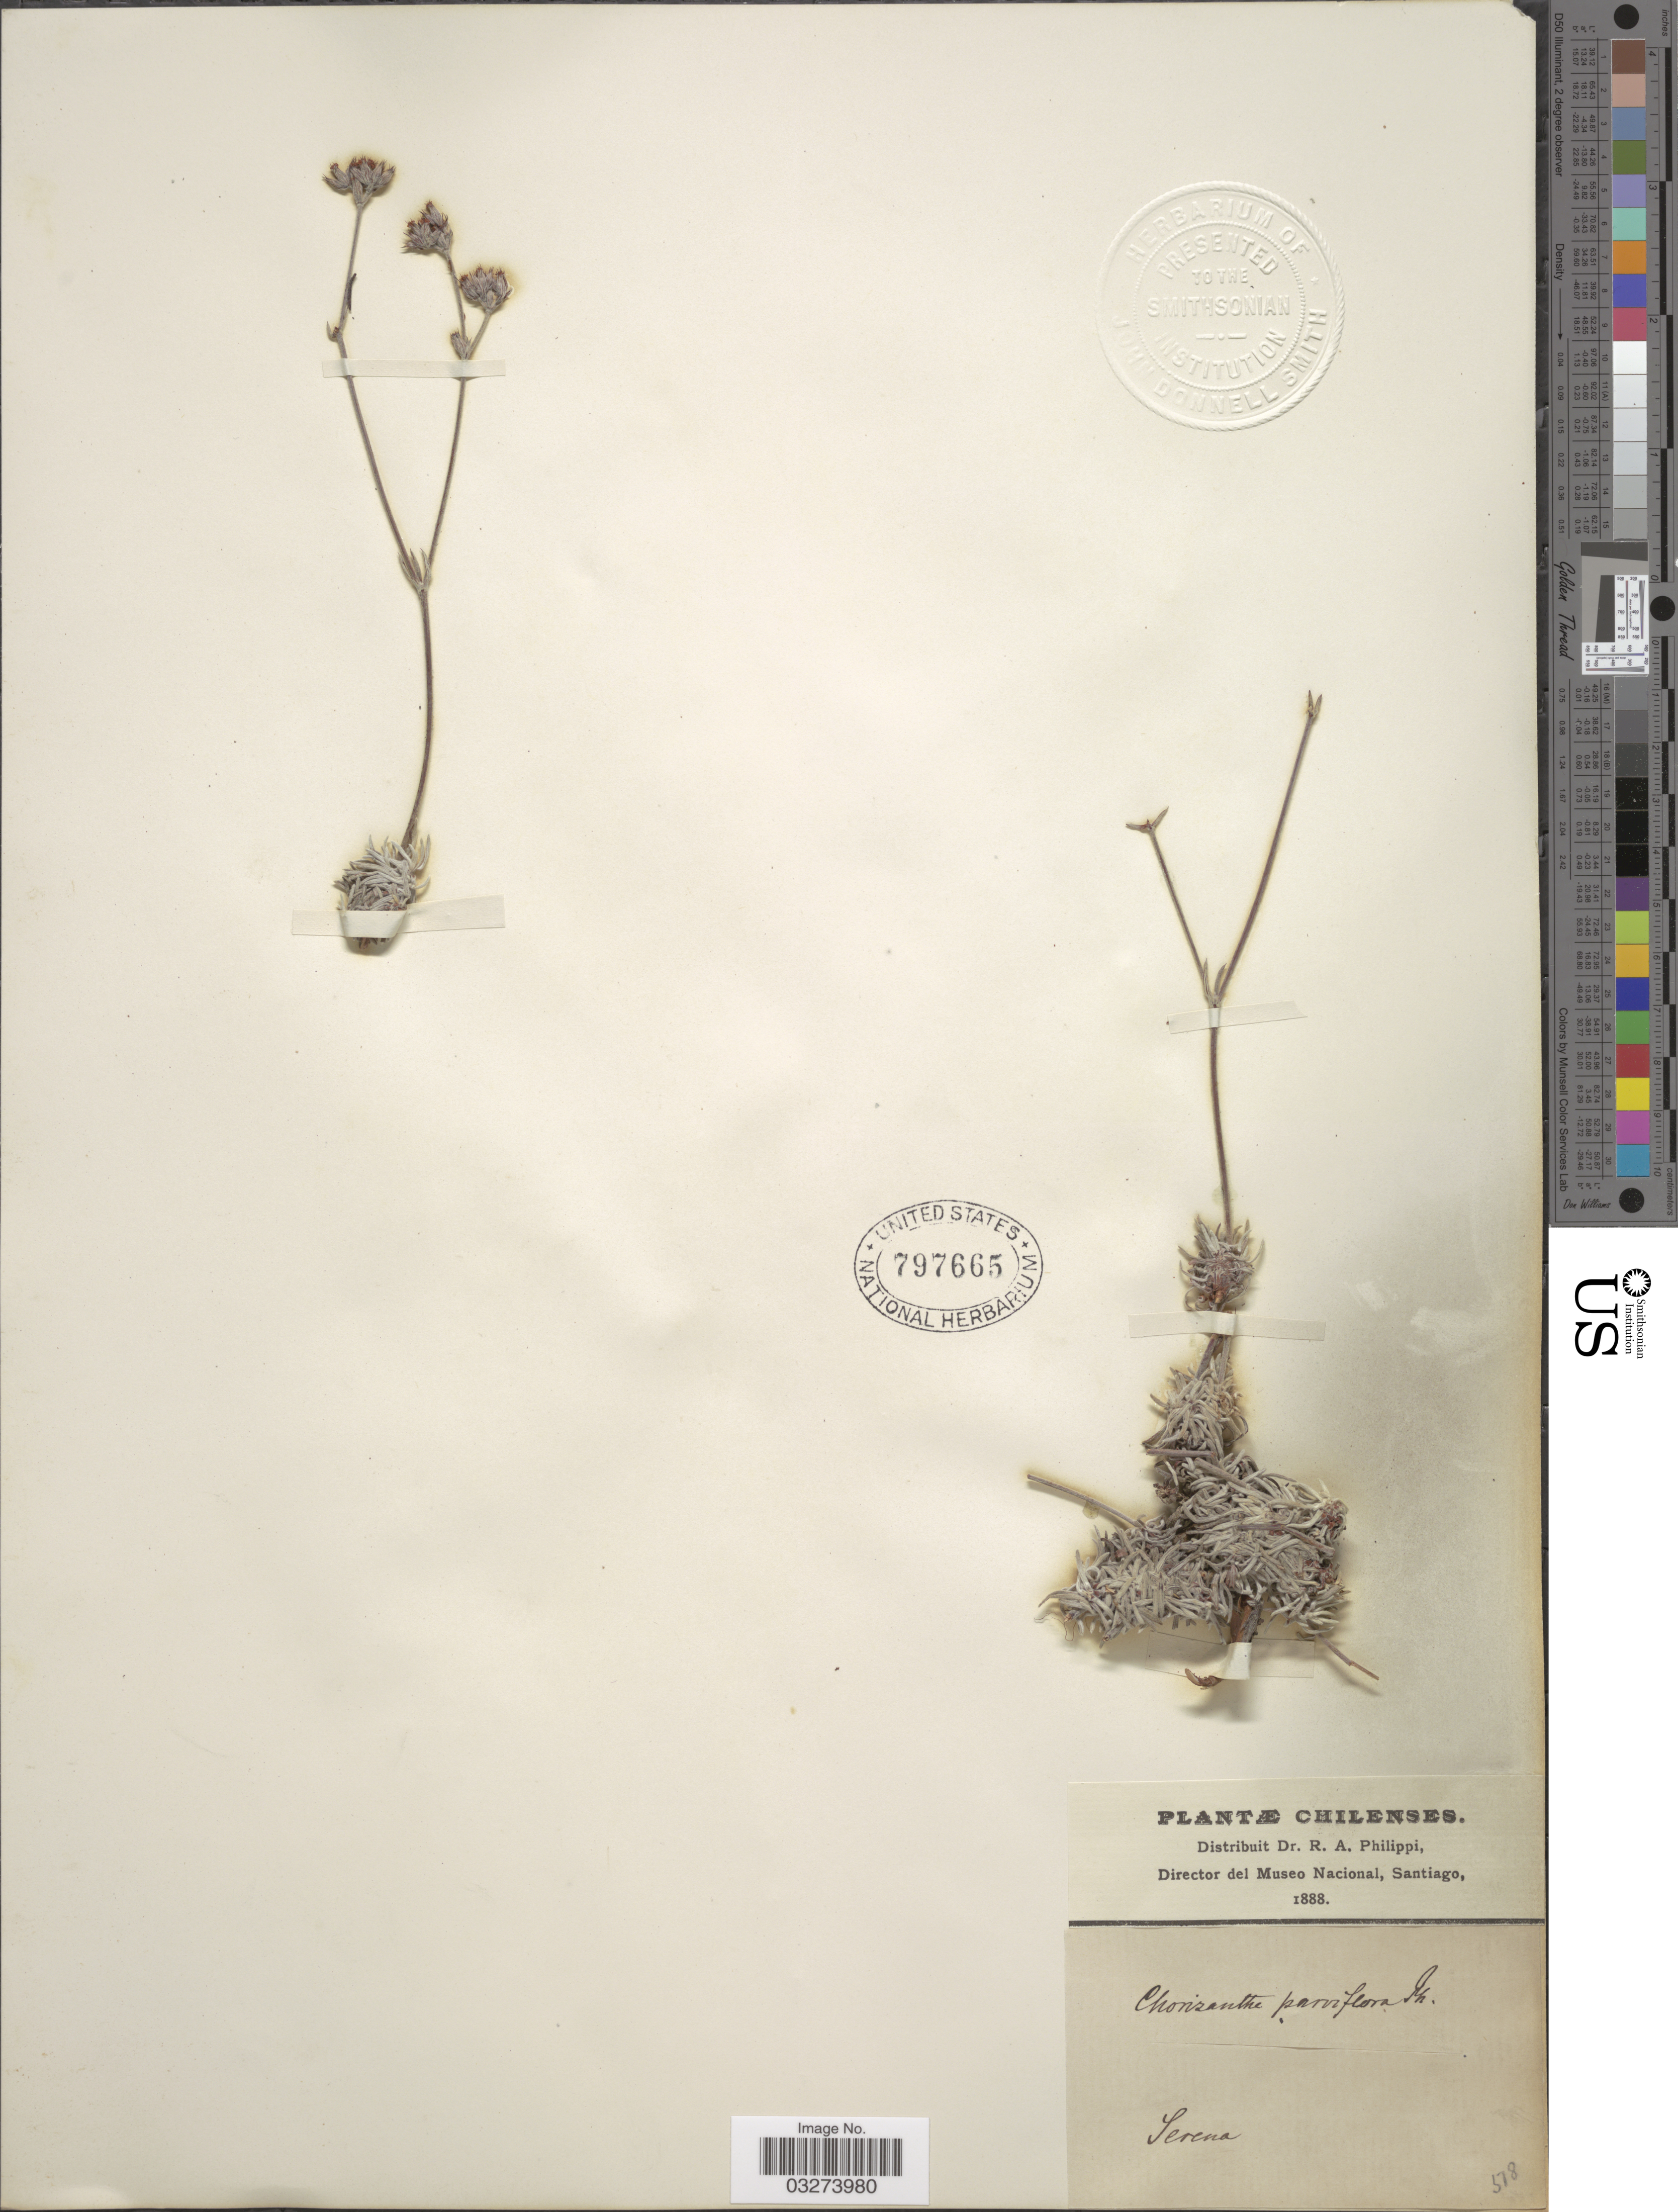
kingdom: Plantae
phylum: Tracheophyta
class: Magnoliopsida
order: Caryophyllales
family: Polygonaceae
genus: Chorizanthe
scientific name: Chorizanthe parviflora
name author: Phil.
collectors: ex. herb. R.A. Philippi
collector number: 578?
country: Chile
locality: Serena.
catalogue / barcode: US 797665